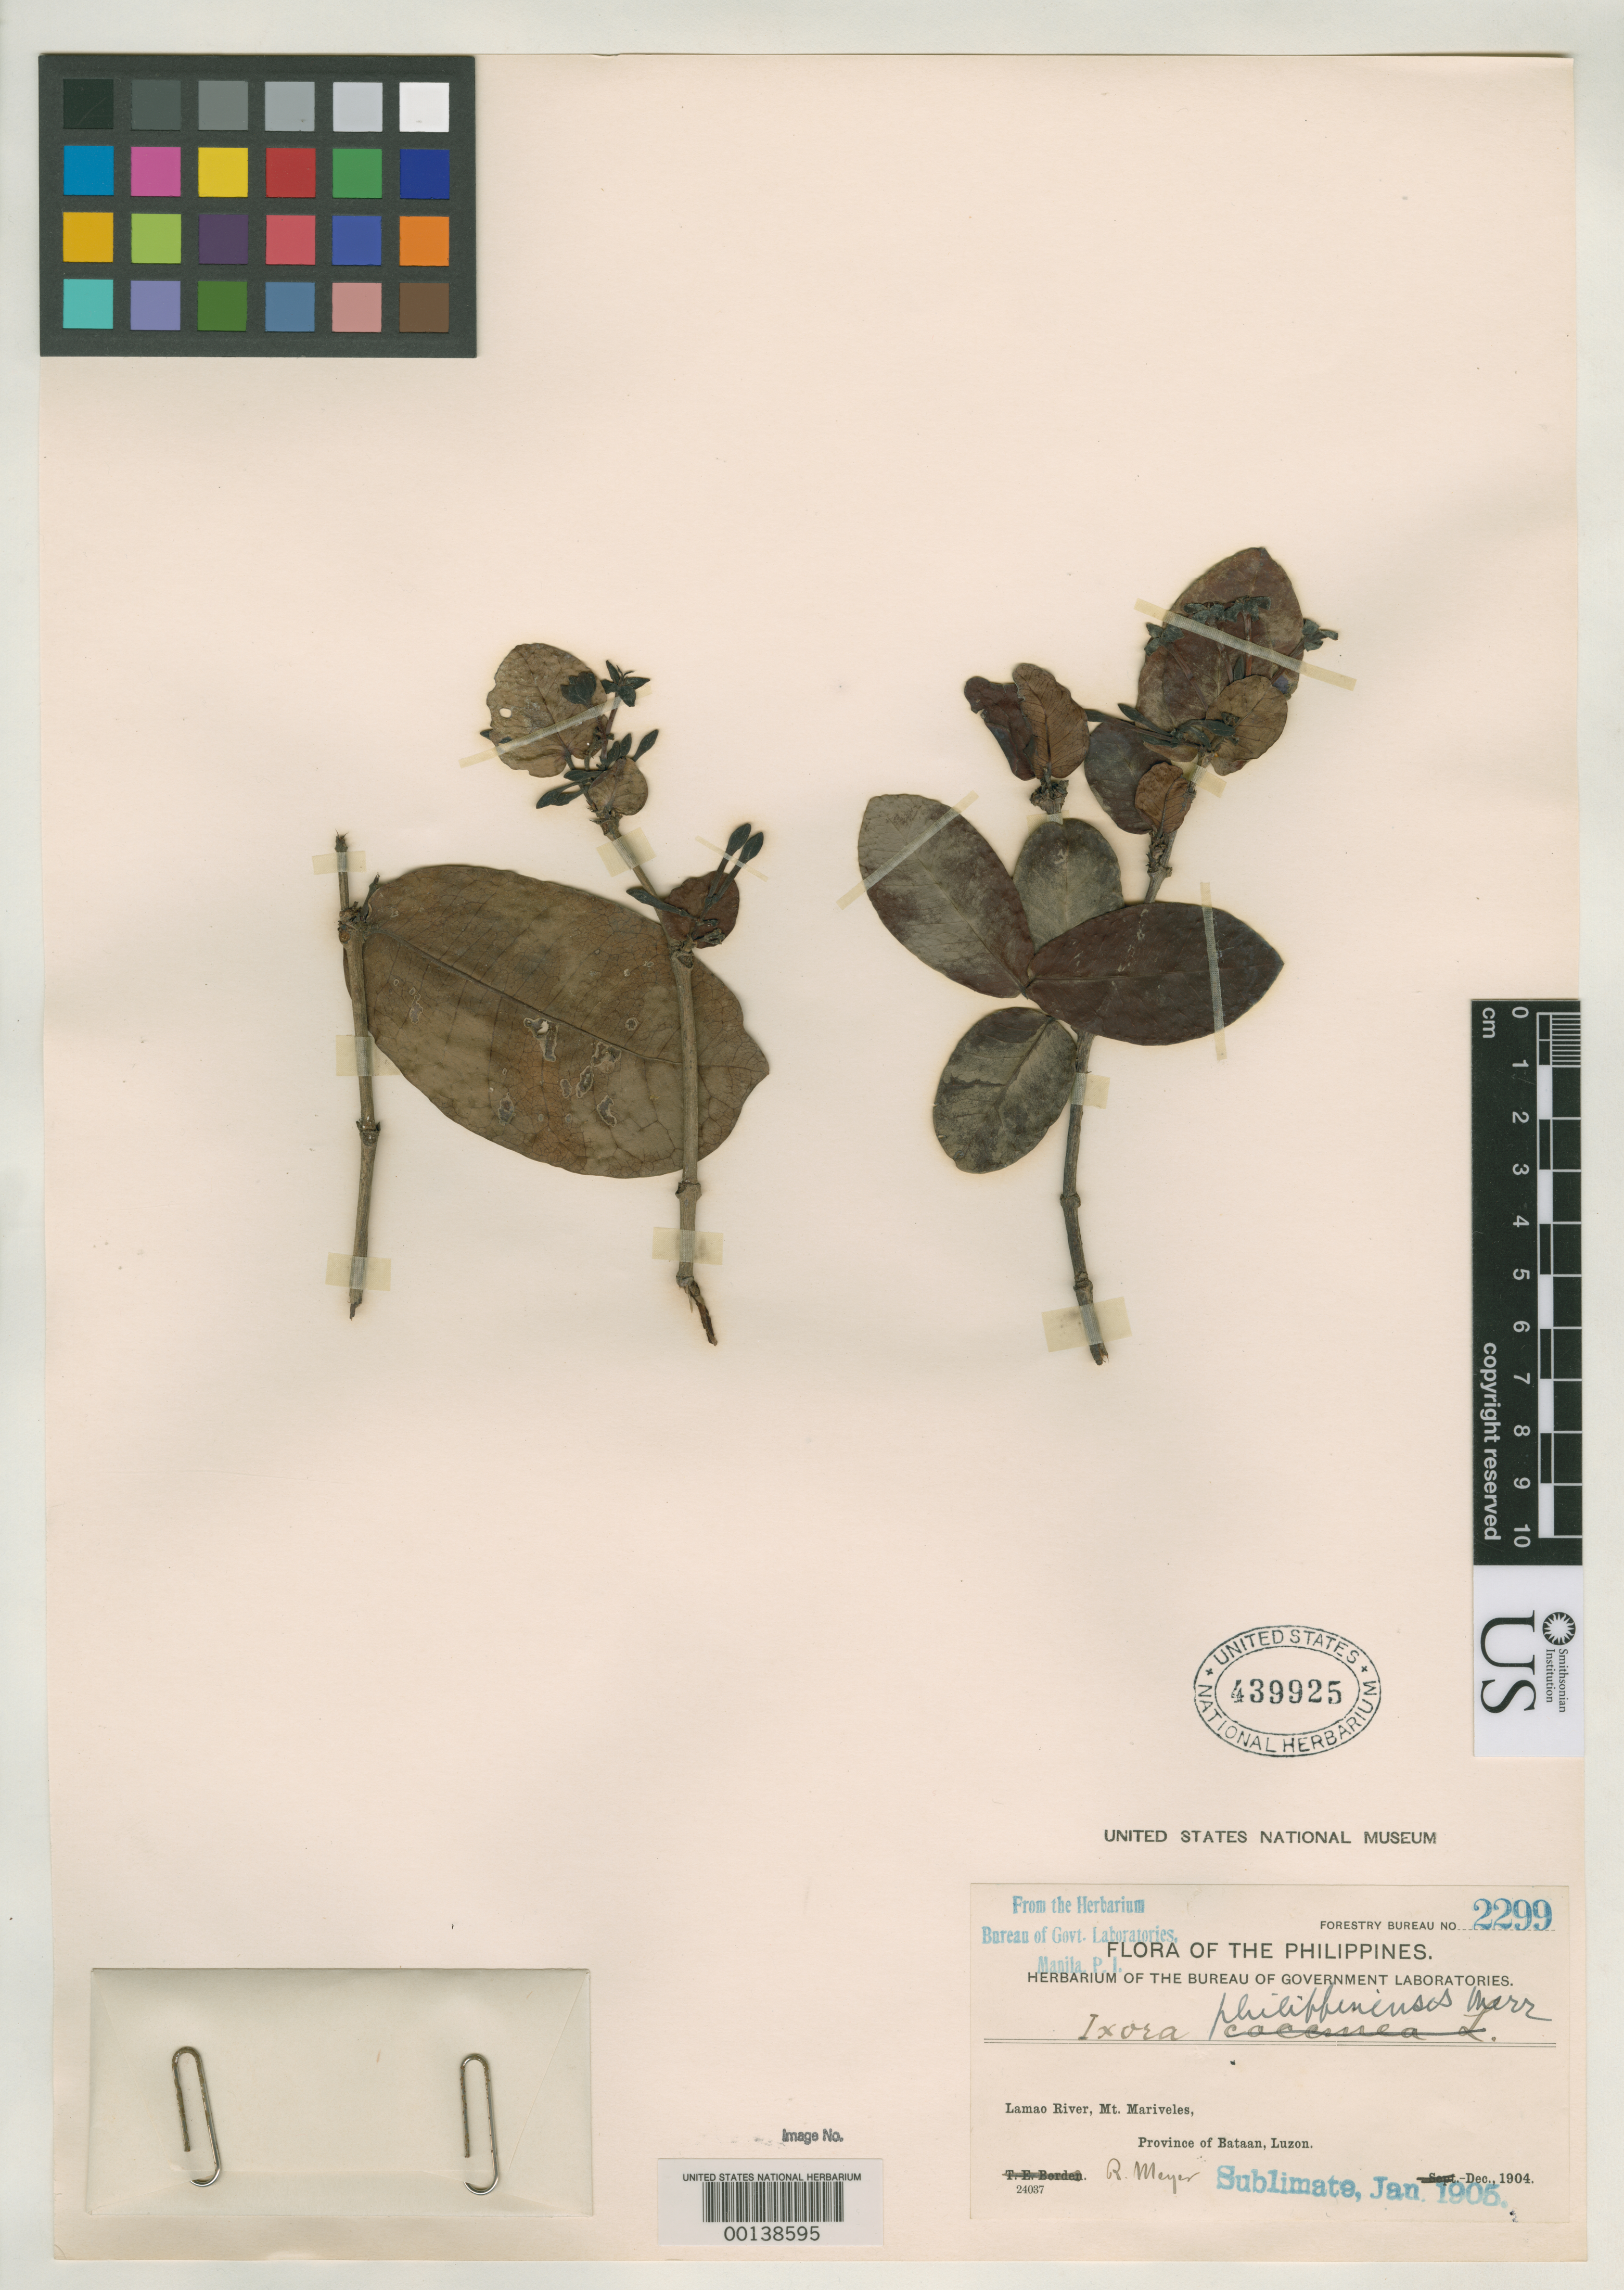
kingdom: Plantae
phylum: Tracheophyta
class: Magnoliopsida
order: Gentianales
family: Rubiaceae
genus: Ixora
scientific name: Ixora philippinensis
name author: Merr.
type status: Isotype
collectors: R. Meyer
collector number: Bur. Sci. 2299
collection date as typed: Dec 1904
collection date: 1904-12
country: Philippines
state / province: Central Luzon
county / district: Bataan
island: Luzon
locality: Lamao River, Mt Mariveles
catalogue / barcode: US 439925